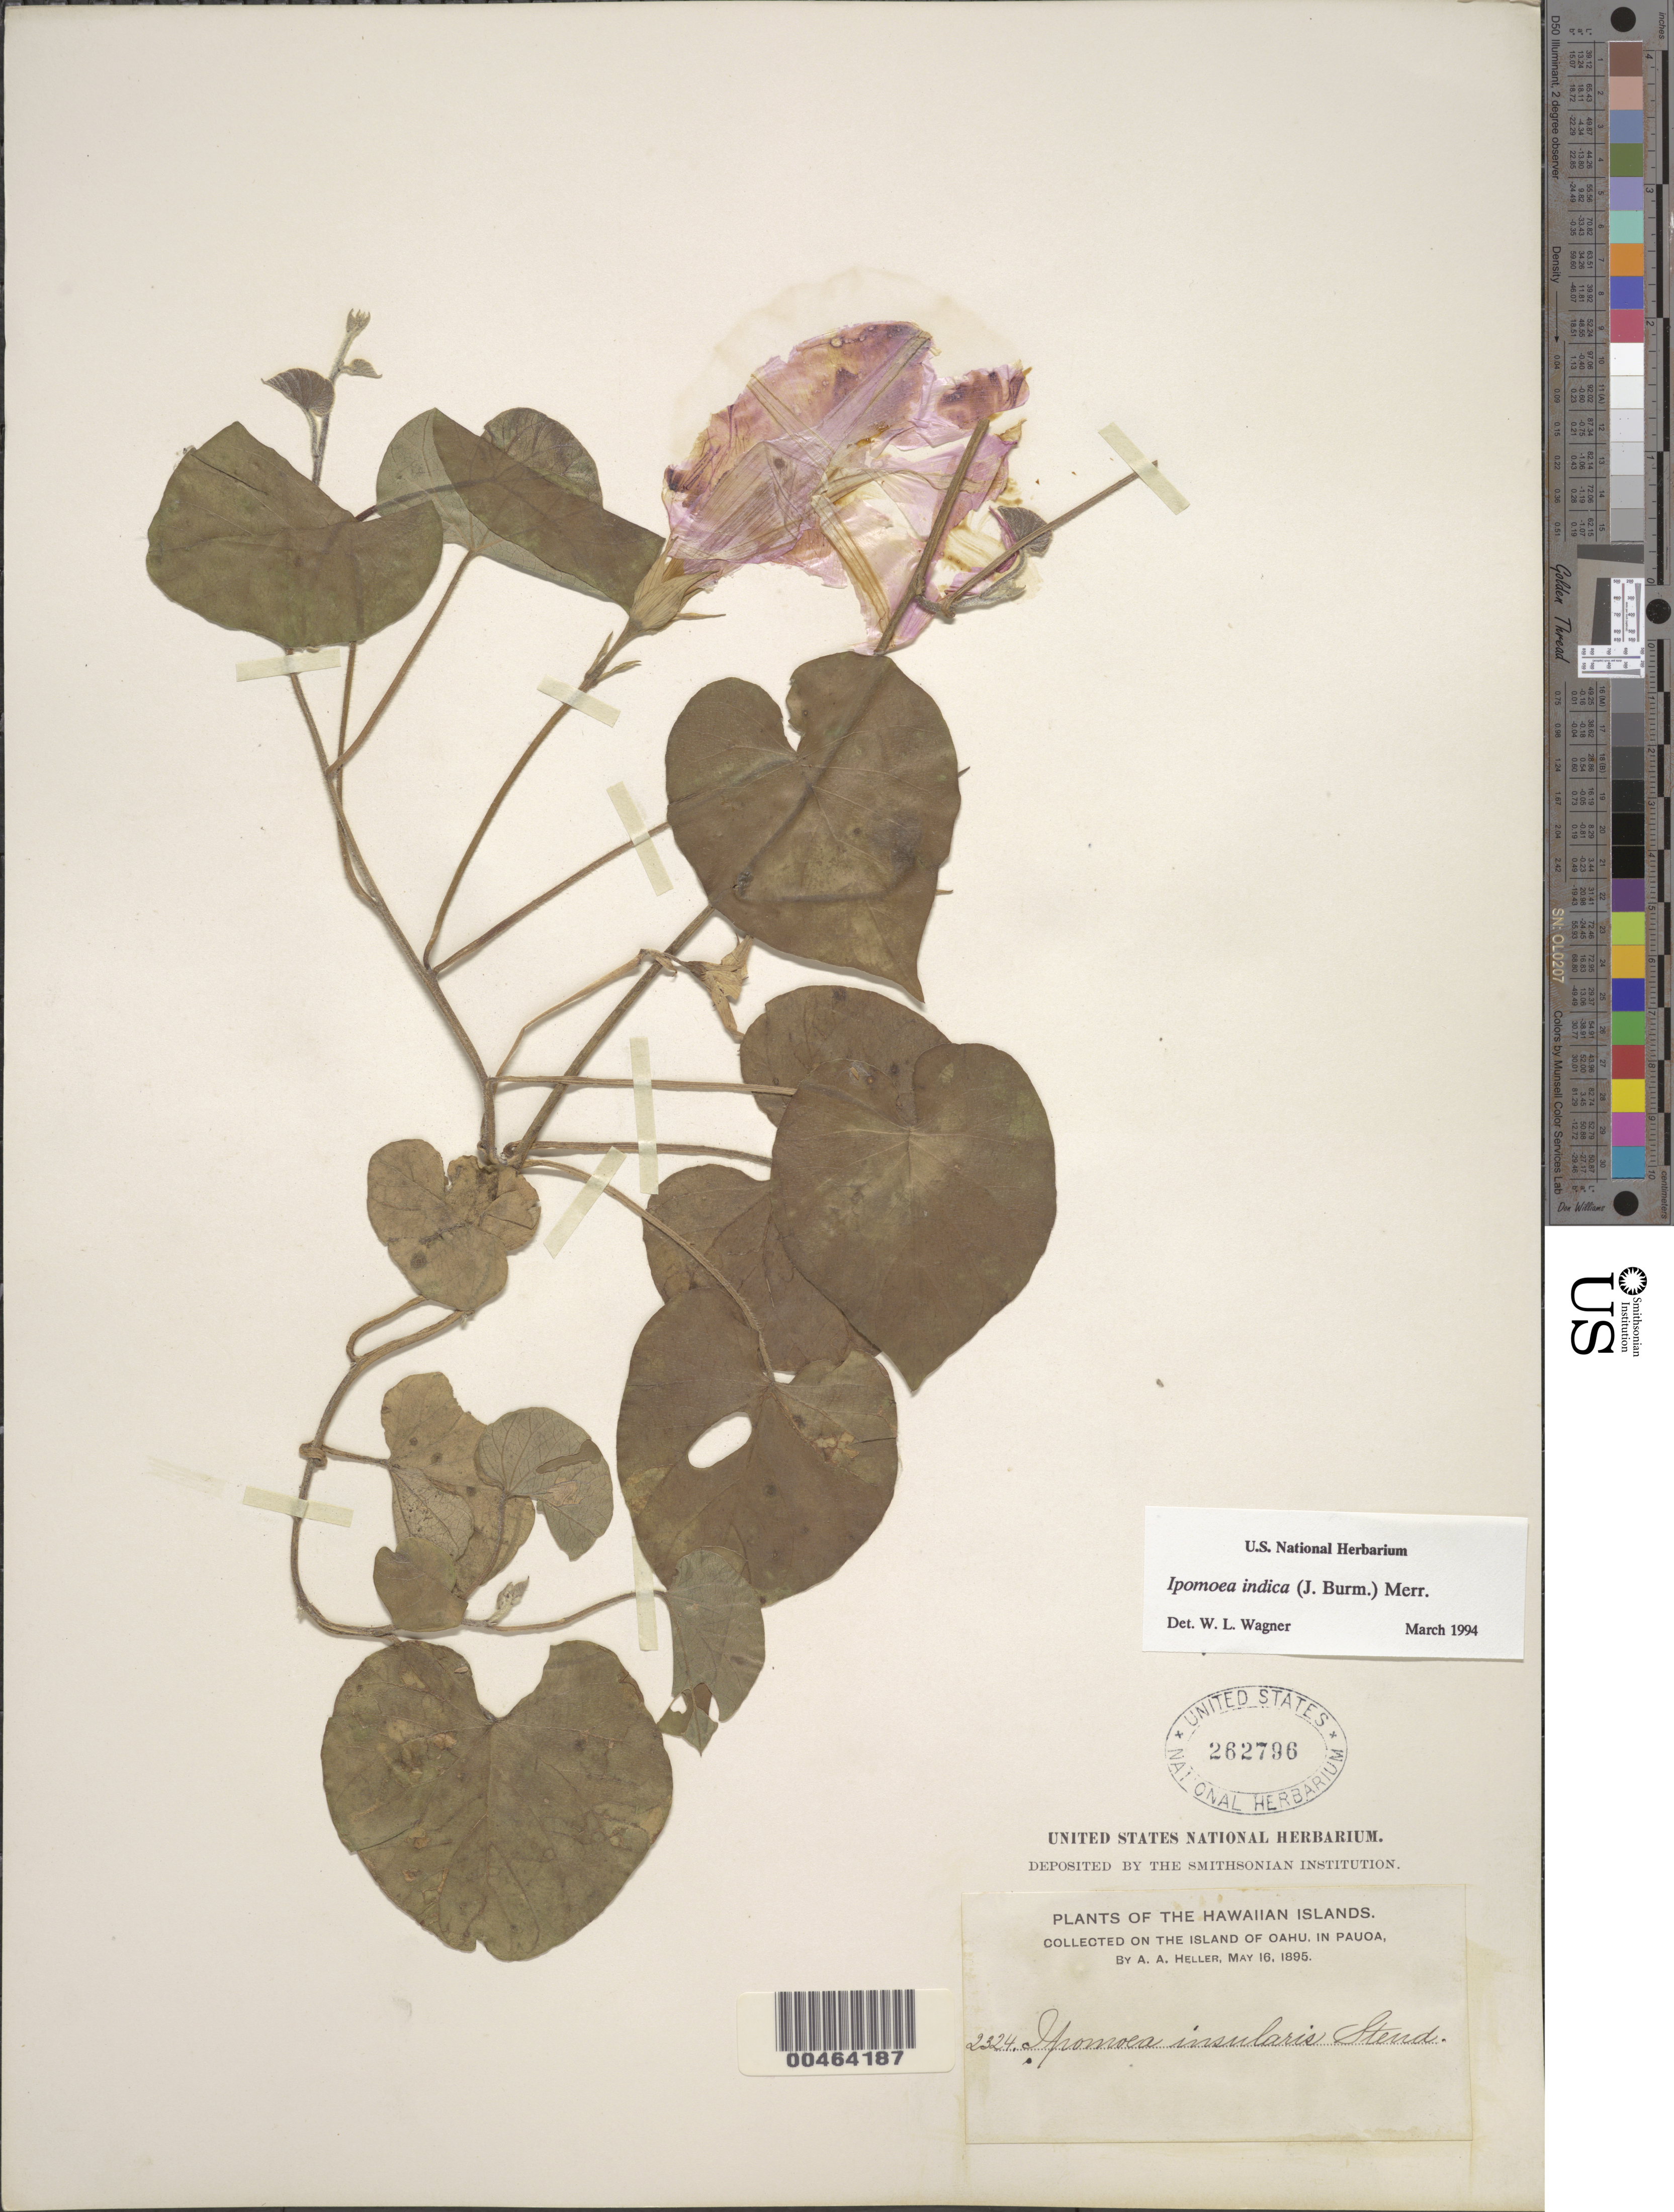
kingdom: Plantae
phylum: Tracheophyta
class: Magnoliopsida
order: Solanales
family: Convolvulaceae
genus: Ipomoea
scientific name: Ipomoea indica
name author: (Burm.) Merr.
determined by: Wagner, W. L., (BOT), Smithsonian Institution - National Museum of Natural History (UNITED STATES)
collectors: A. A. Heller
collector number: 2324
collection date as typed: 16 May 1895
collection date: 1895-05-16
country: United States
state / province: Hawaii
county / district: Honolulu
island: Oahu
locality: In Pauoa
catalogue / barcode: US 262796